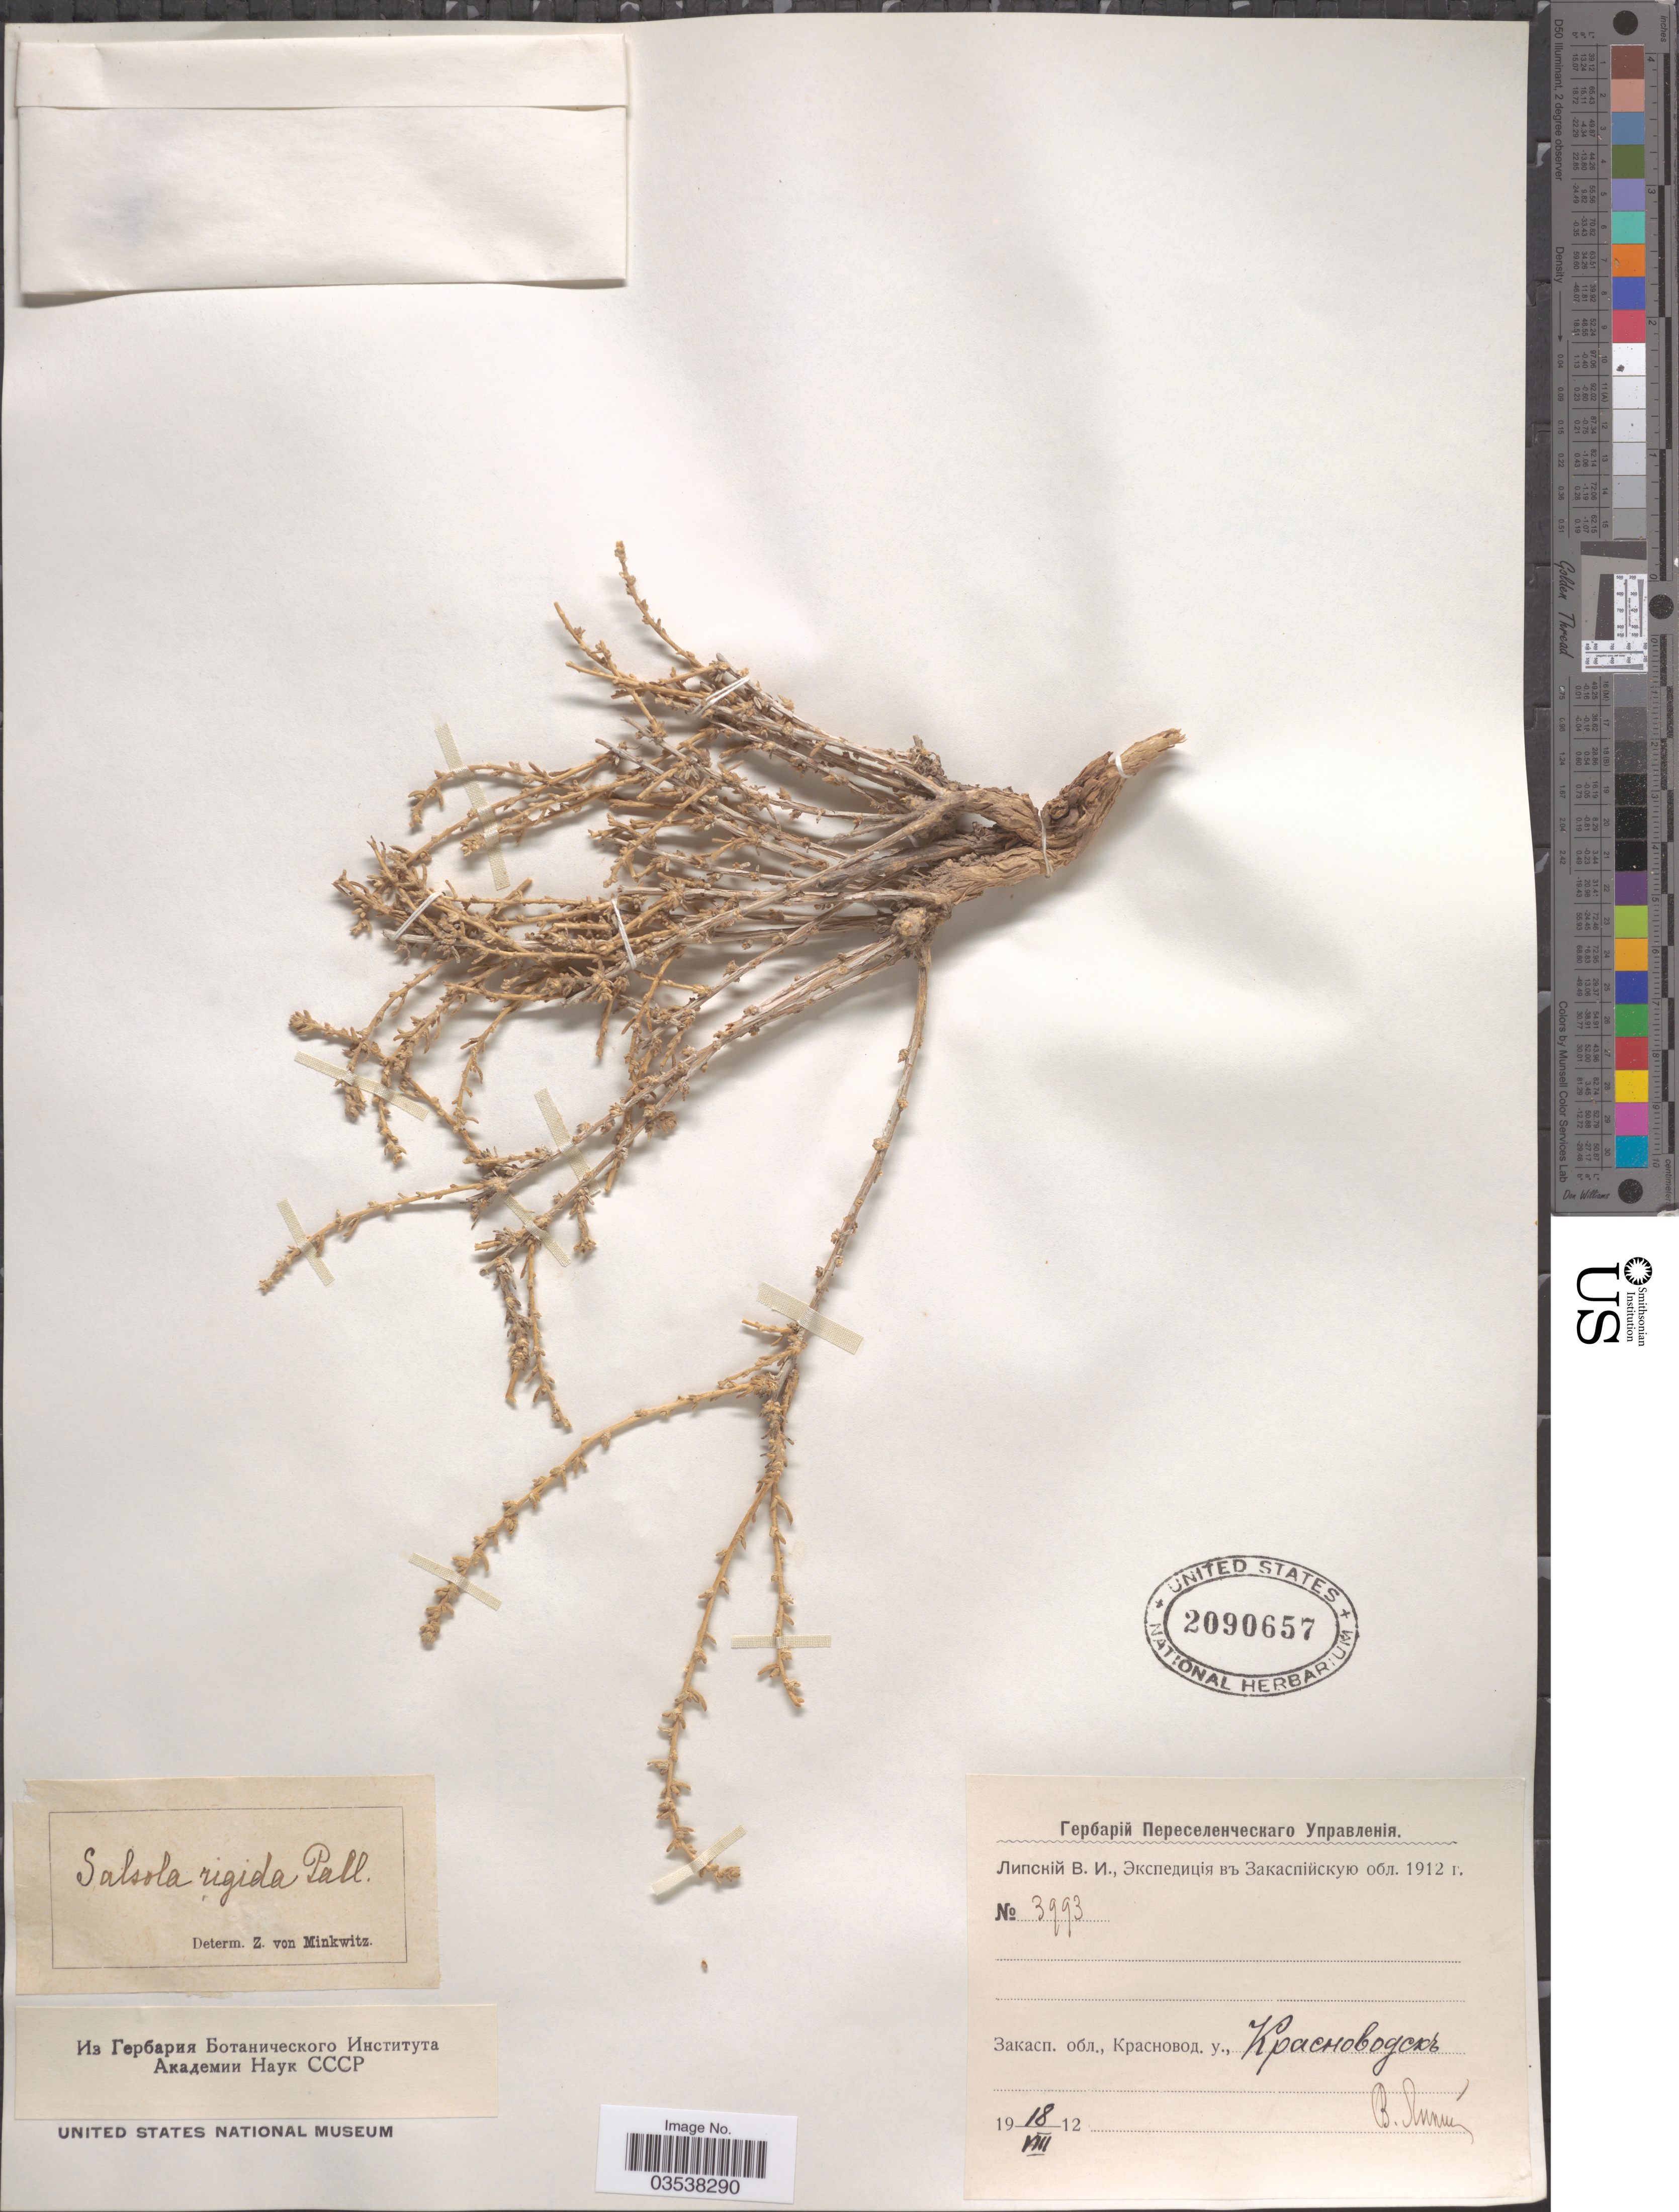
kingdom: Plantae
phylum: Tracheophyta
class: Magnoliopsida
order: Caryophyllales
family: Amaranthaceae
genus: Caroxylon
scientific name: Caroxylon orientale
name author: (S.G. Gmel.) Tzvelev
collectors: V. Lipskiy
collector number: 3993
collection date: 1912-08-18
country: Turkmenistan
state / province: Balkan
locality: Krasnovodsk (now Turkmenbasy).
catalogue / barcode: US 2090657